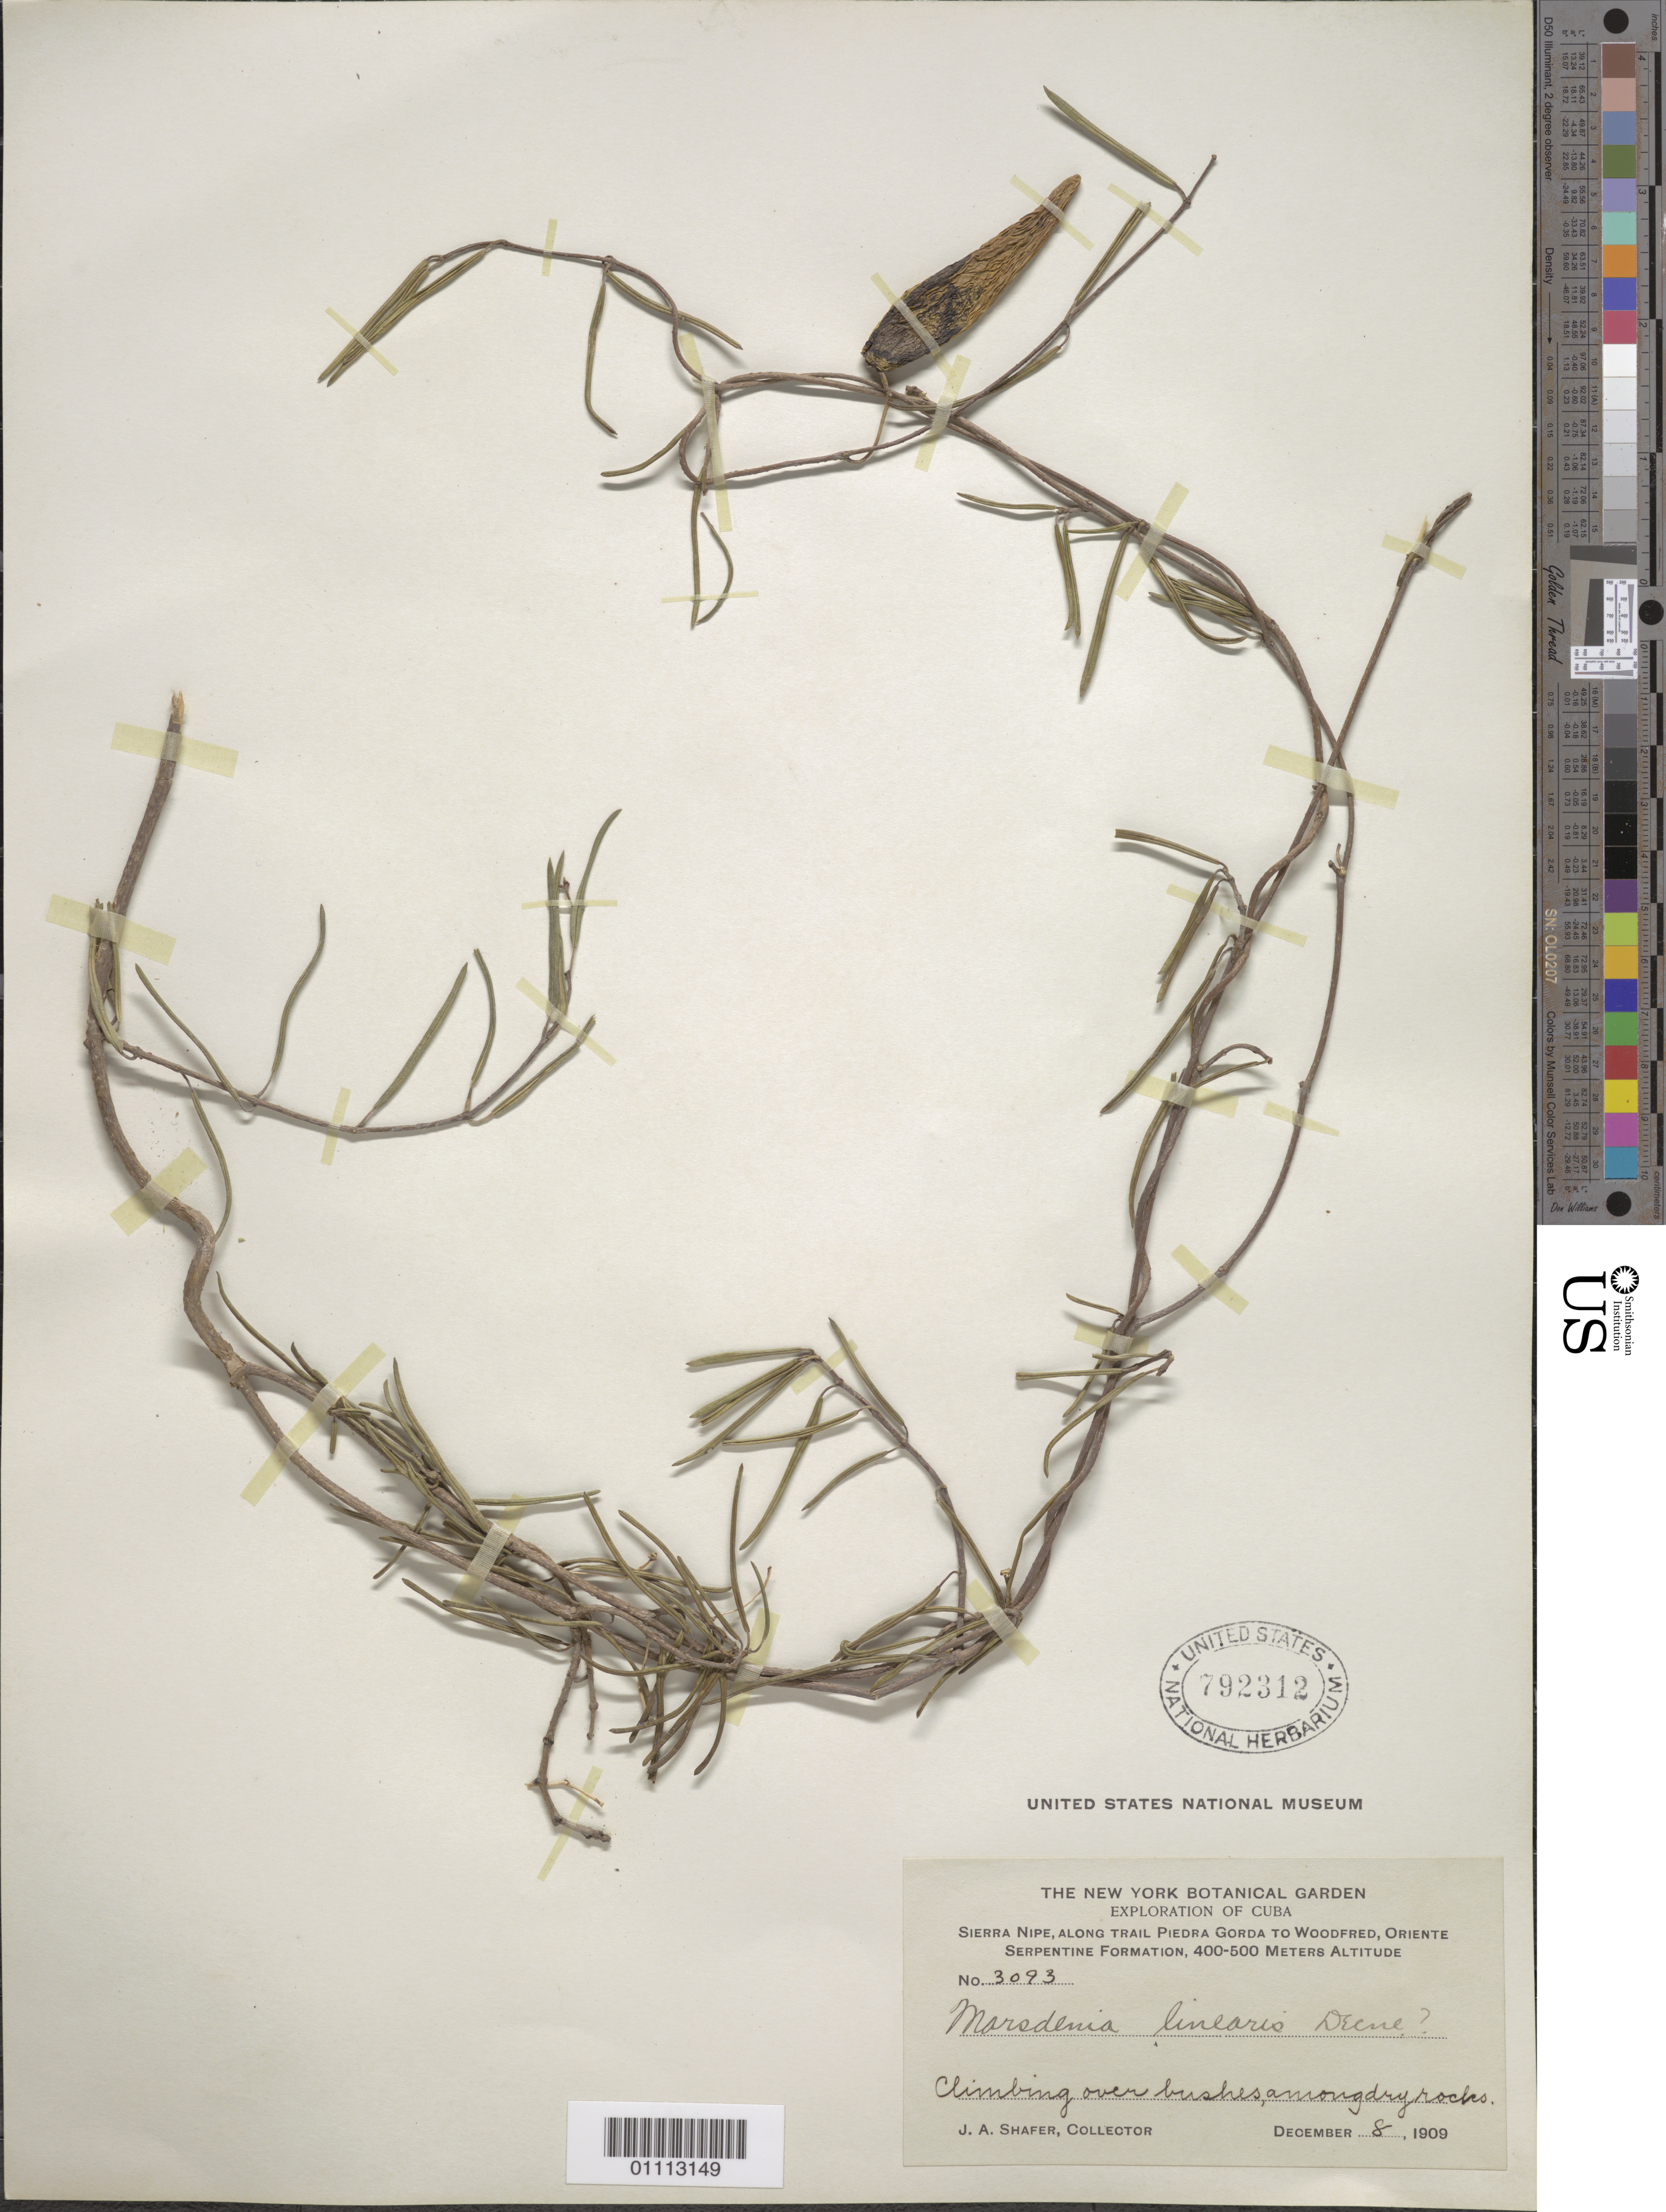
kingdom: Plantae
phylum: Tracheophyta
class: Magnoliopsida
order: Gentianales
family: Apocynaceae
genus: Marsdenia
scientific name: Marsdenia linearis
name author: Decne.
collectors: J. A. Shafer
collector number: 3093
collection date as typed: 08 Dec 1909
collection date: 1909-12-08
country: Cuba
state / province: Holguín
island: Cuba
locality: Sierra Nipe, along trail Piedra Gorda to Woodfred Serpentine formation Climbing over bushes, among dry rocks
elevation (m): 400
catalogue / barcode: US 792312